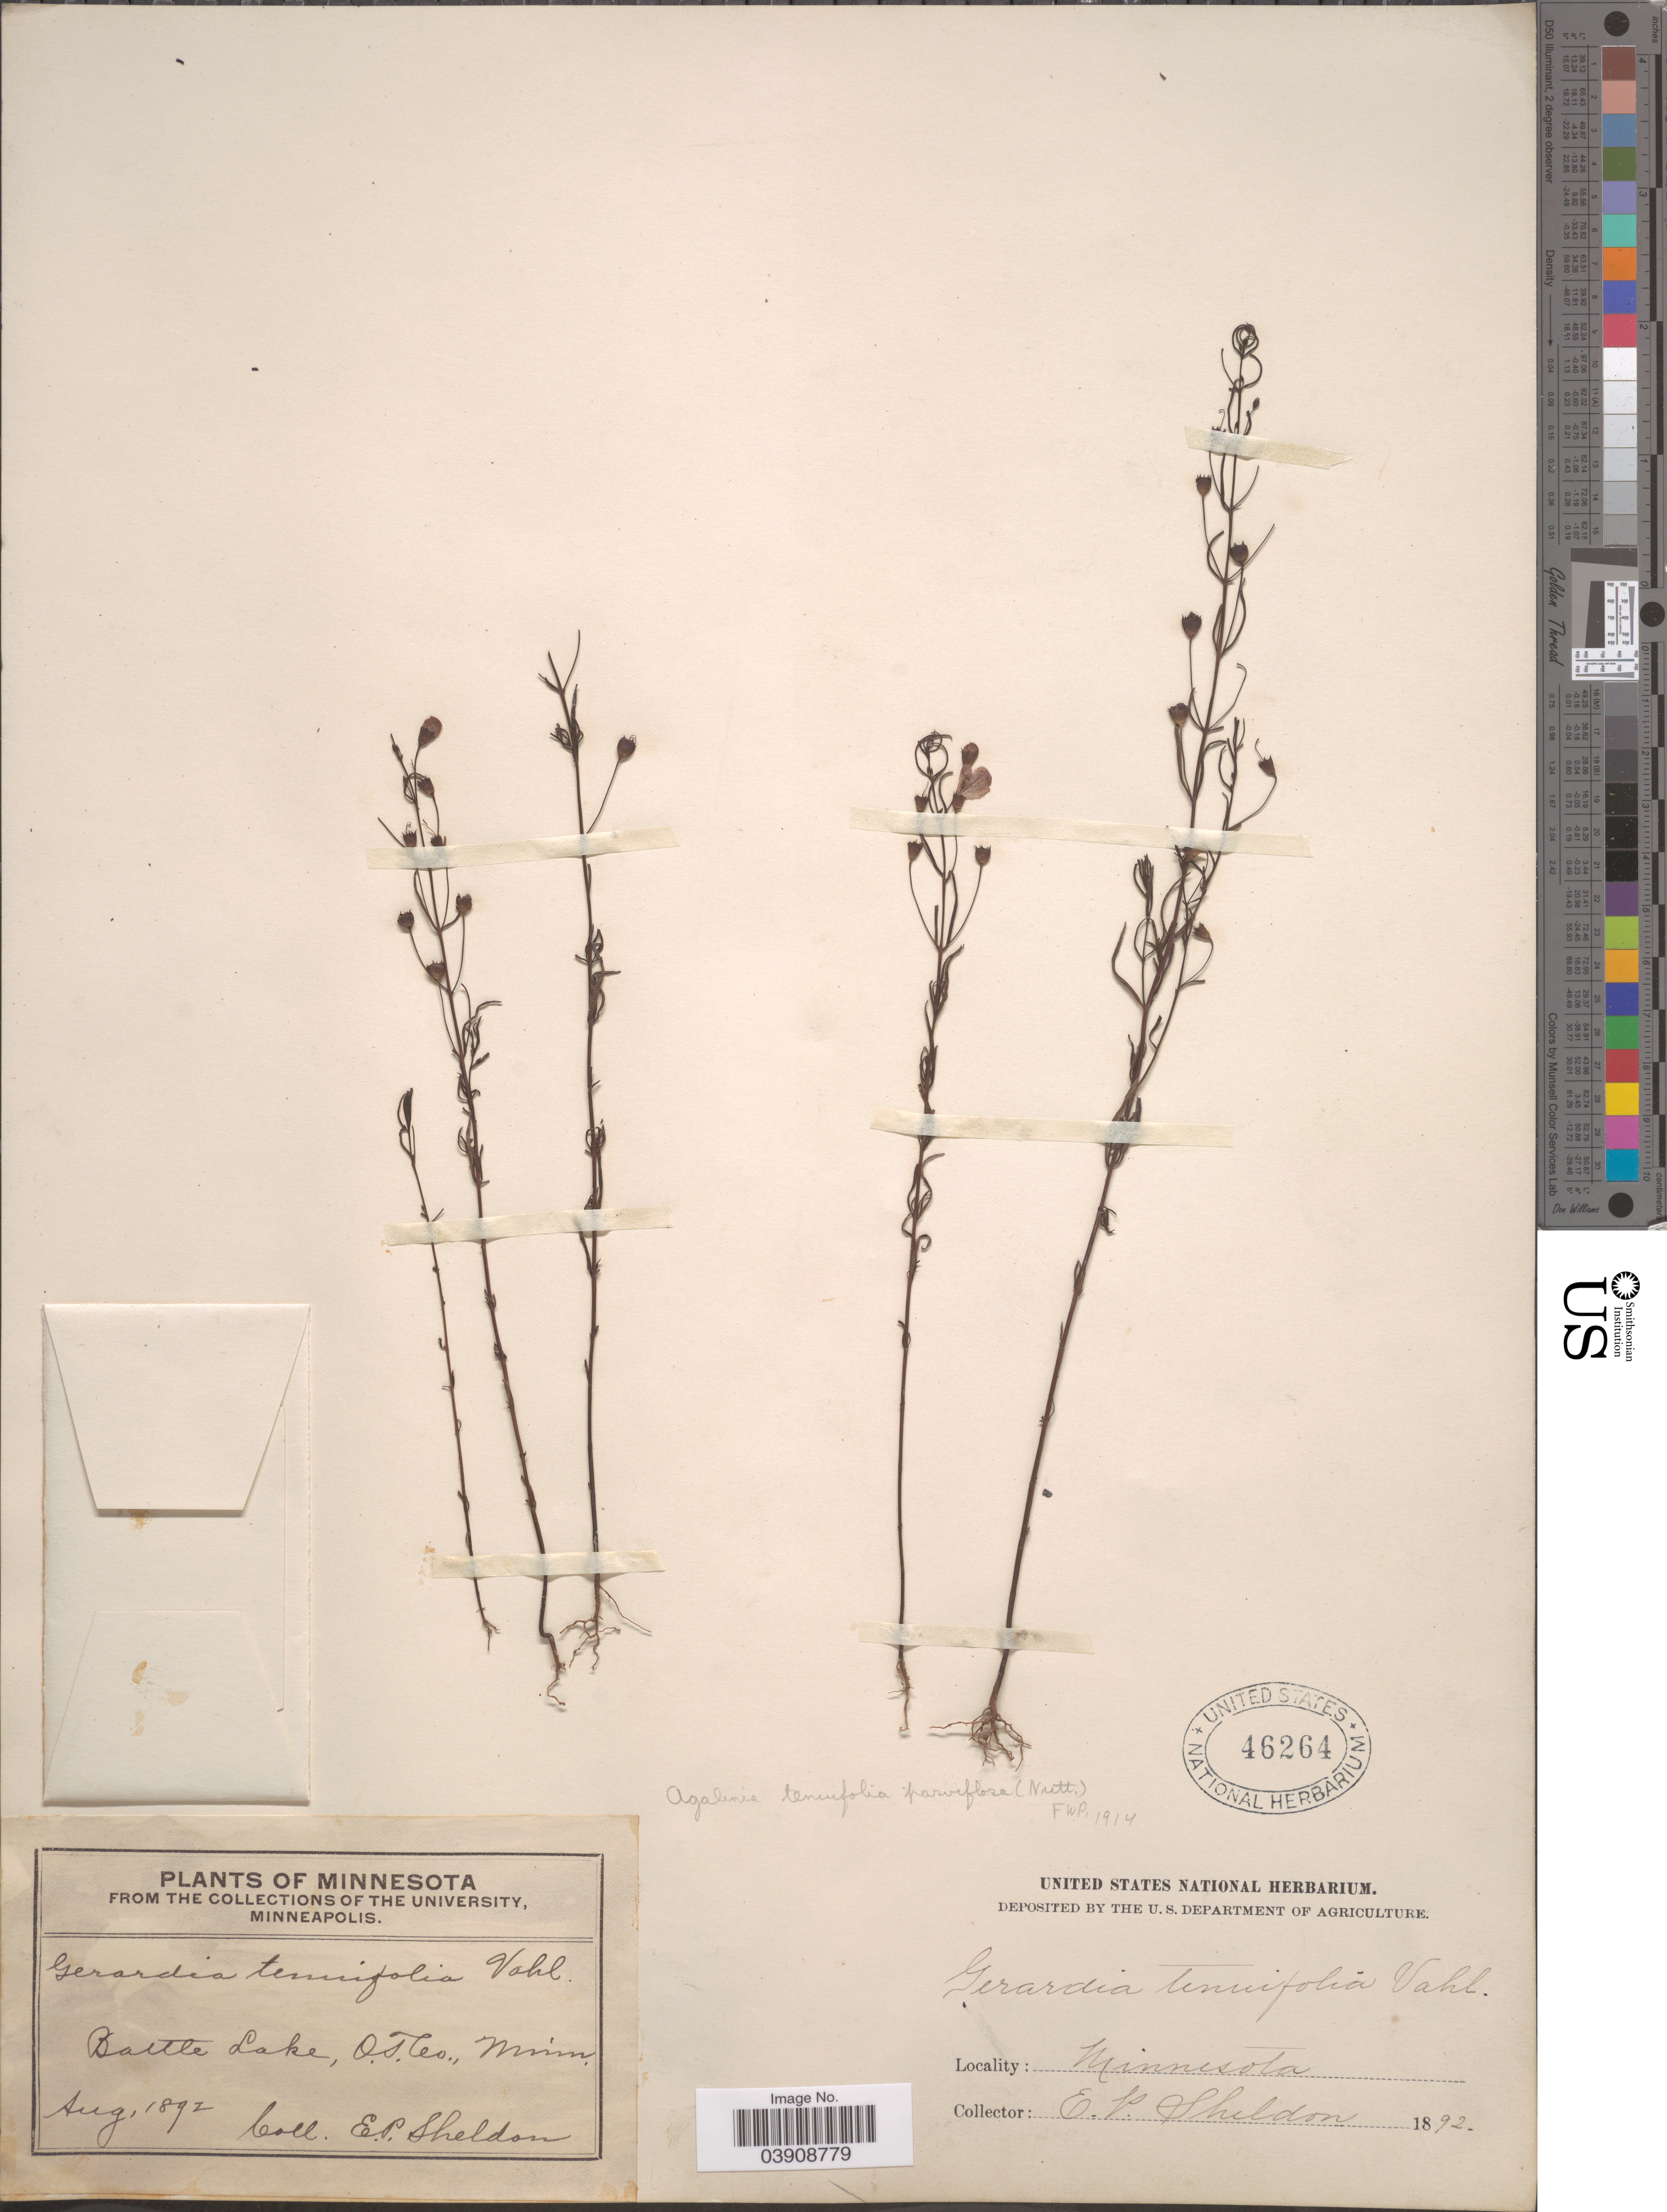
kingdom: Plantae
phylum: Tracheophyta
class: Magnoliopsida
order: Lamiales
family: Orobanchaceae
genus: Agalinis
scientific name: Agalinis tenuifolia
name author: (Vahl) Raf.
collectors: E. P. Sheldon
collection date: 1892-08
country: United States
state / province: Minnesota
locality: Battle Lake, Os Co.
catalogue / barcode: US 46264